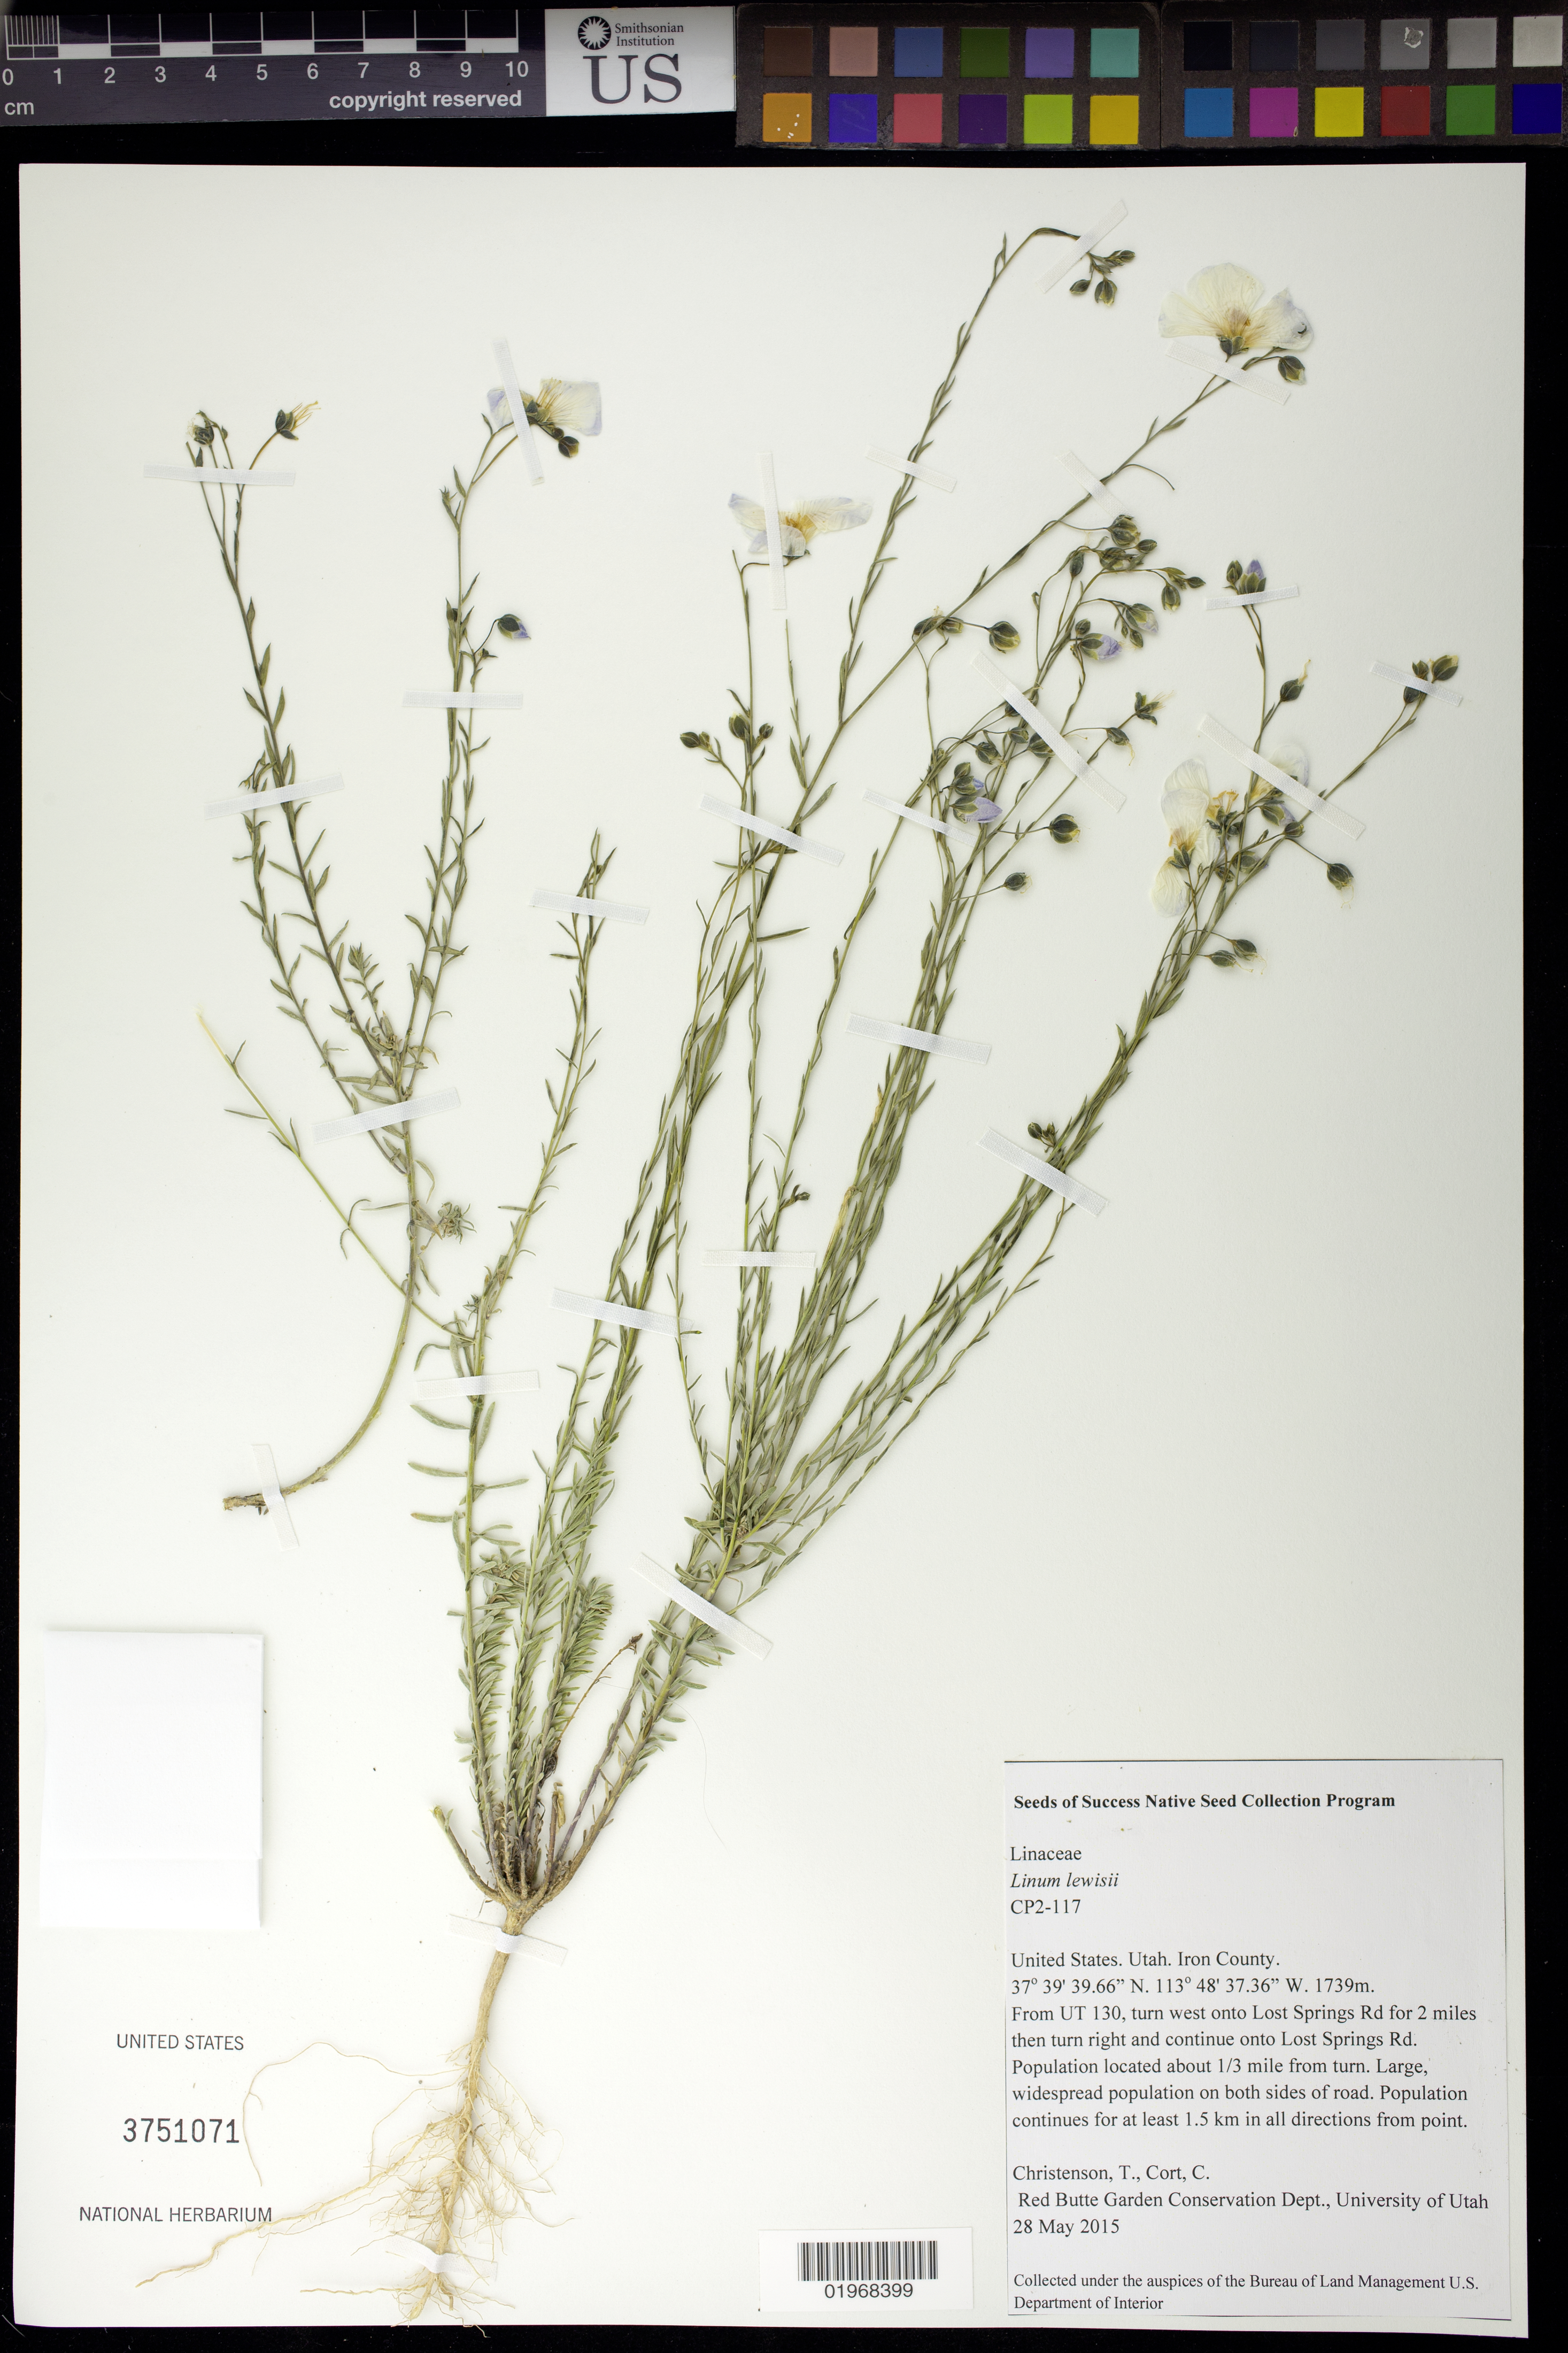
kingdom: Plantae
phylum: Tracheophyta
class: Magnoliopsida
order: Malpighiales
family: Linaceae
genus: Linum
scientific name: Linum lewisii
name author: Pursh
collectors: T. Christenson & C. Cort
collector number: CP2-117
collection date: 2015-05-28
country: United States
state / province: Utah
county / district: Iron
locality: Lost Spring Road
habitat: juniper sagebrush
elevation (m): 530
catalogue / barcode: US 3751071